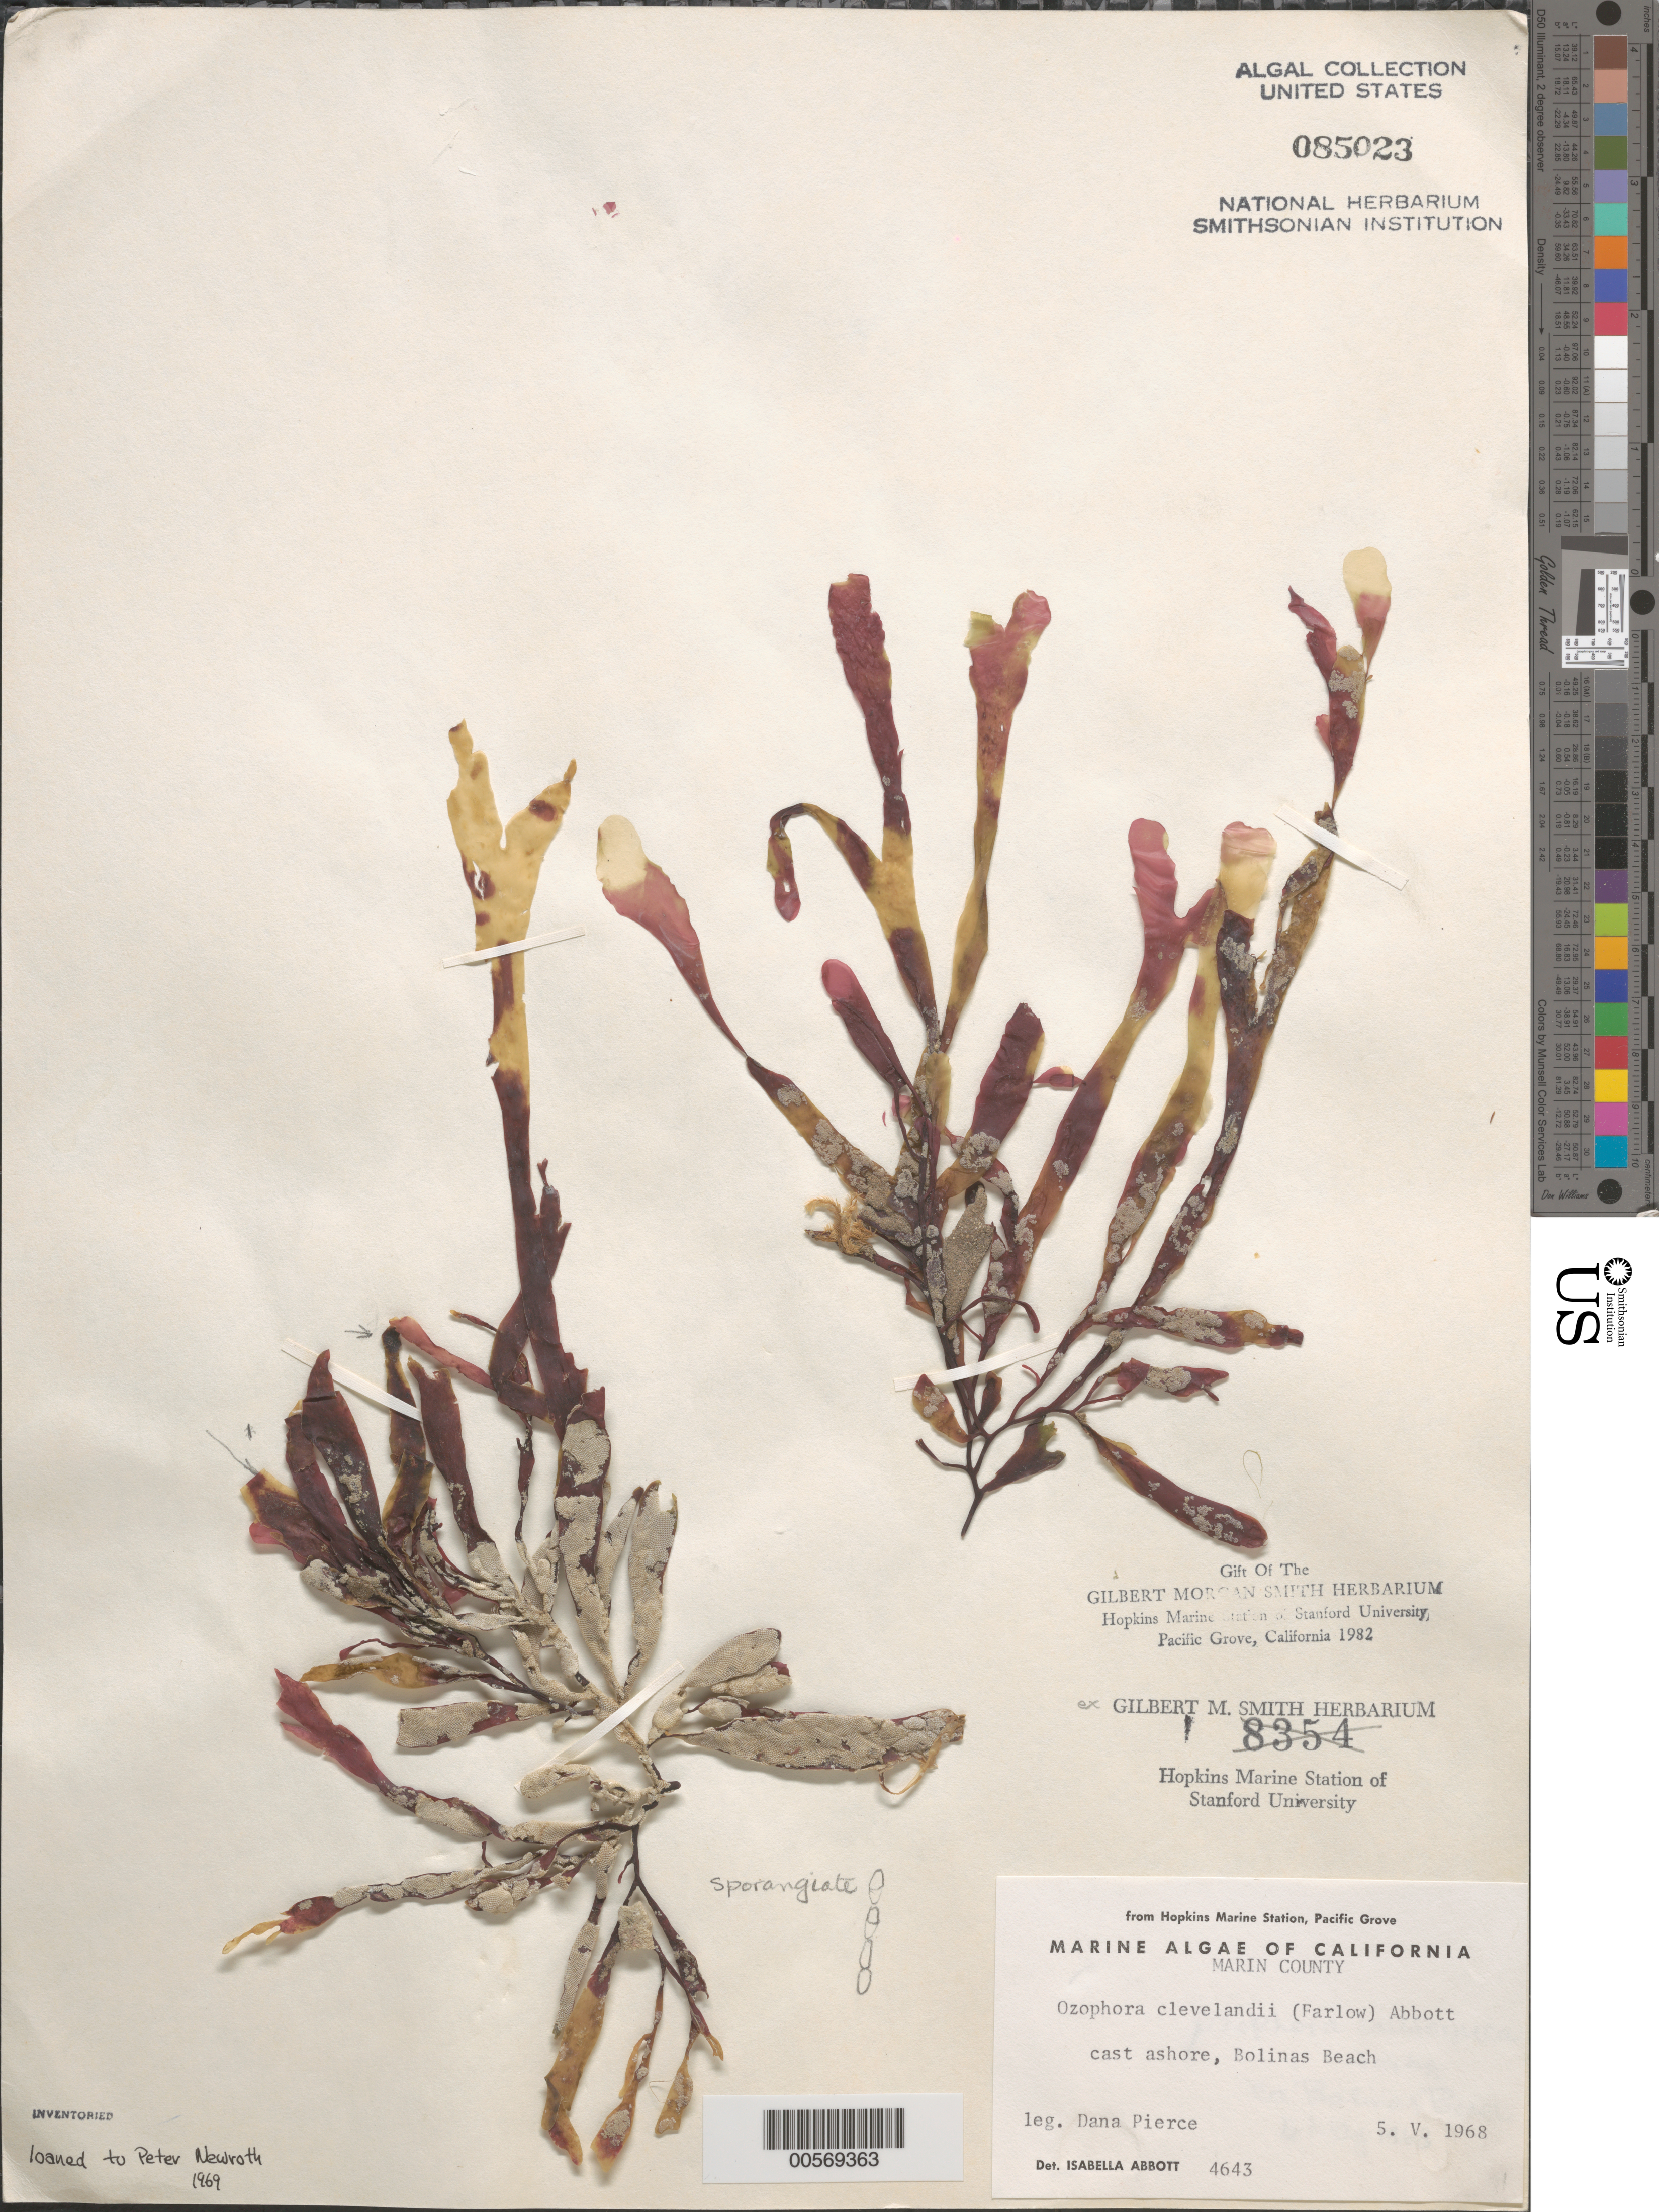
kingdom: Plantae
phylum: Rhodophyta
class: Florideophyceae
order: Gigartinales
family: Phyllophoraceae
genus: Ozophora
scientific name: Ozophora clevelandii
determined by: Abbott, Isabella A.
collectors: D. Pierce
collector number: IAA 4643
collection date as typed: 05 May 1968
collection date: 1968-05-05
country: United States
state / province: California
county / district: Marin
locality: Bolinas Beach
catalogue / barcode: US 85023